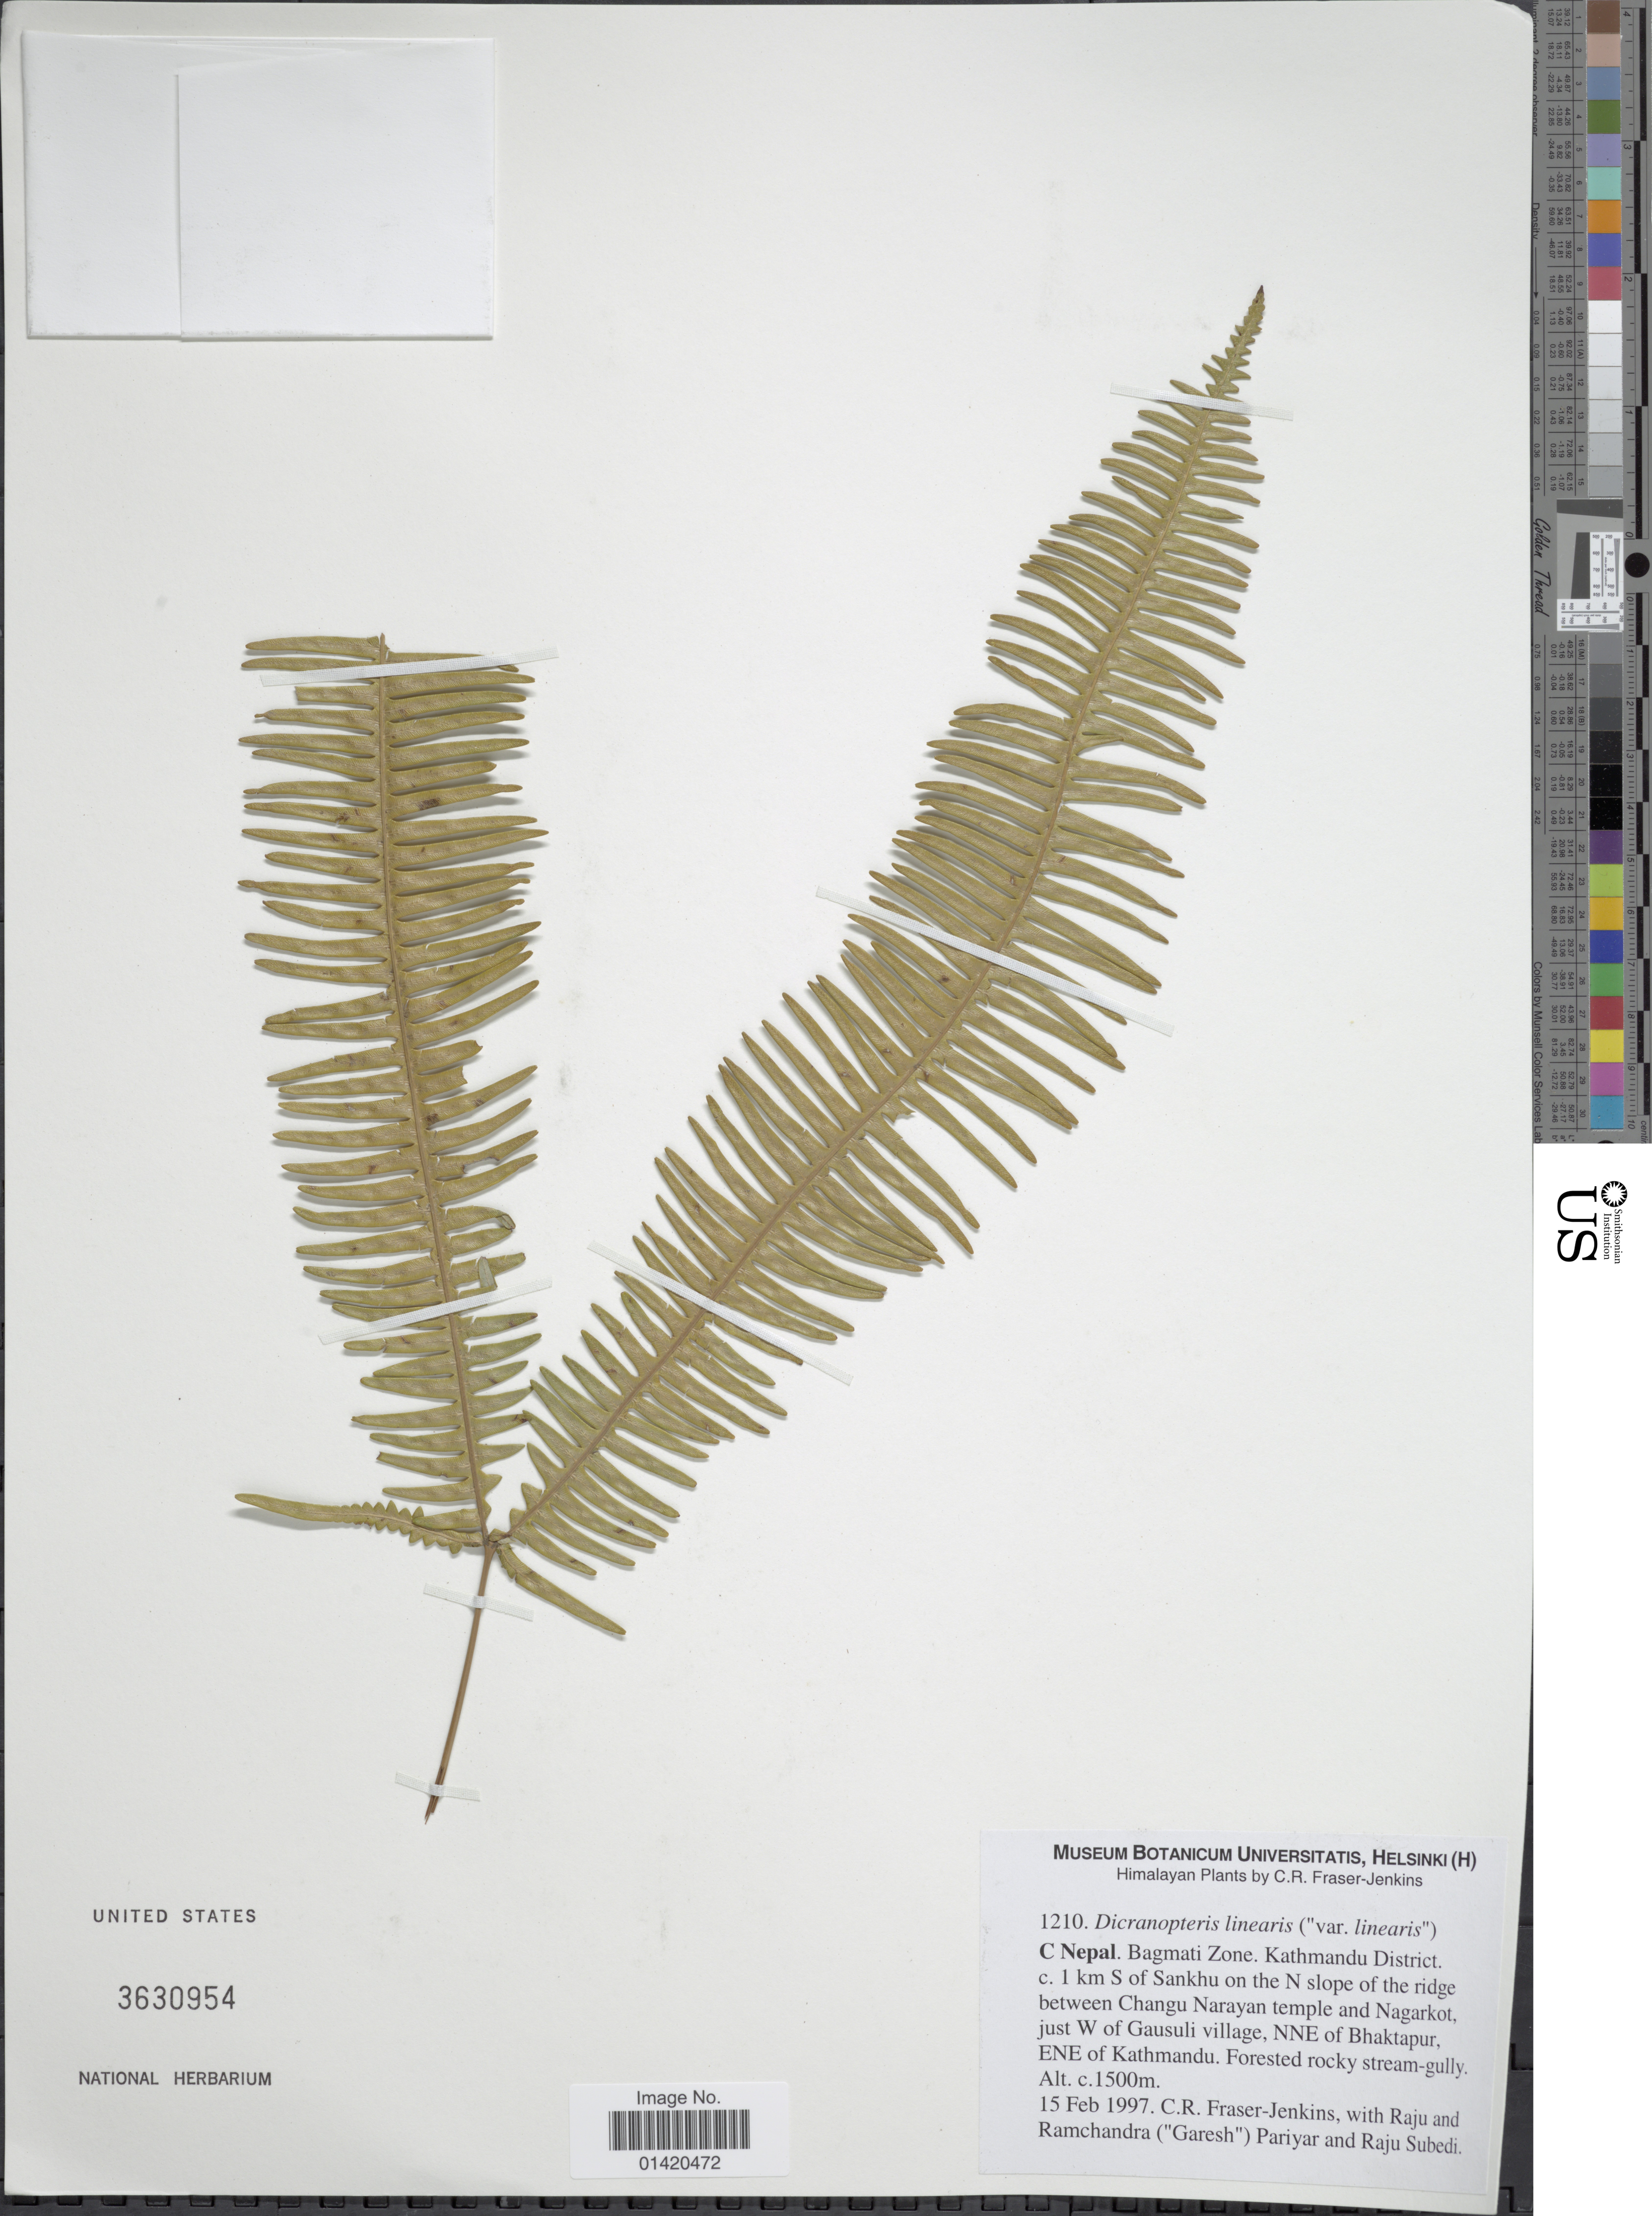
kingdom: Plantae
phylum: Tracheophyta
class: Polypodiopsida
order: Gleicheniales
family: Gleicheniaceae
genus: Dicranopteris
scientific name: Dicranopteris linearis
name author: (Burm. f.) Underw.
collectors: C. R. Fraser-Jenkins, R. Pariyar, G. Pariyar & R. Subedi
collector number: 1210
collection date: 1997-02-15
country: Nepal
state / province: Bagmati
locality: C. Nepal. Bagmati Zone. Kathmandu Distrcit. c. 1 km S of Sankhu on the N slope of the ridge between Changu Narayan temple and Nagarkot, just W of Gausuli village, NNE of Bhaktapur, ENE of Kathmandu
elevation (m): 1500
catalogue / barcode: US 3630954